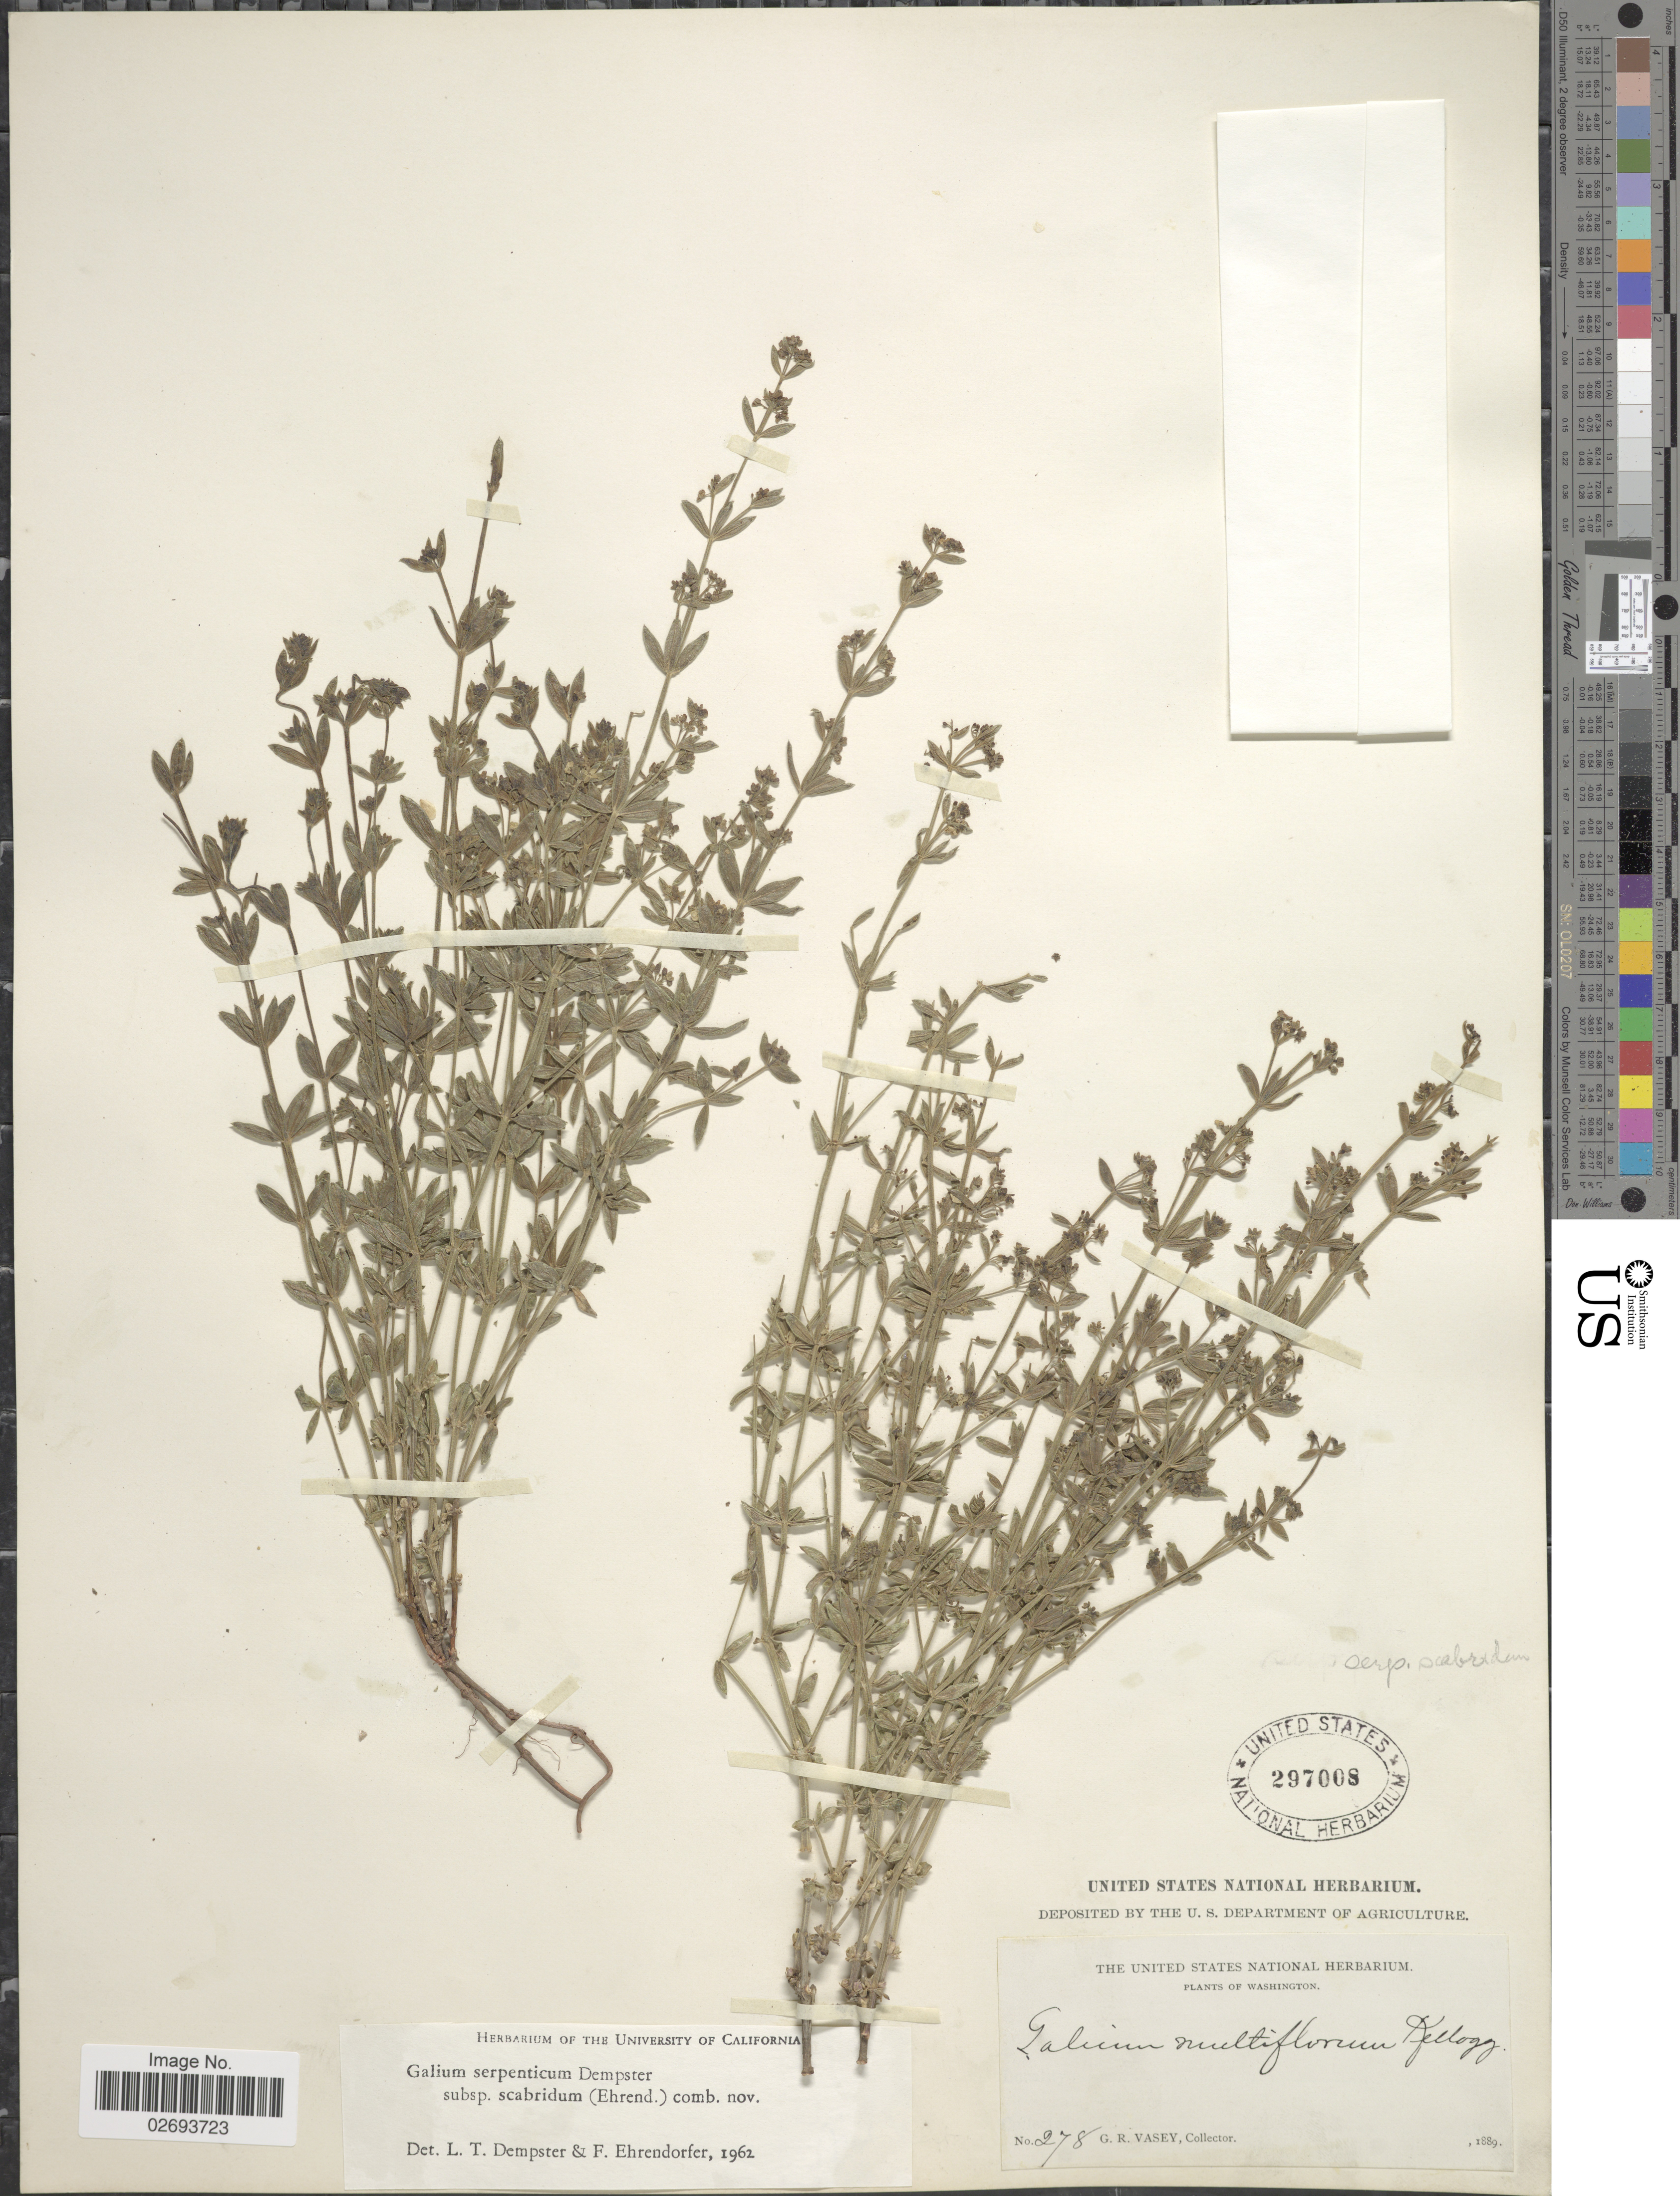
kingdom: Plantae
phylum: Tracheophyta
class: Magnoliopsida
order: Gentianales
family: Rubiaceae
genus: Galium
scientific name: Galium serpenticum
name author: Dempster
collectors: G. R. Vasey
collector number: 278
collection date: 1889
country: United States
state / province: Washington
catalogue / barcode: US 297008